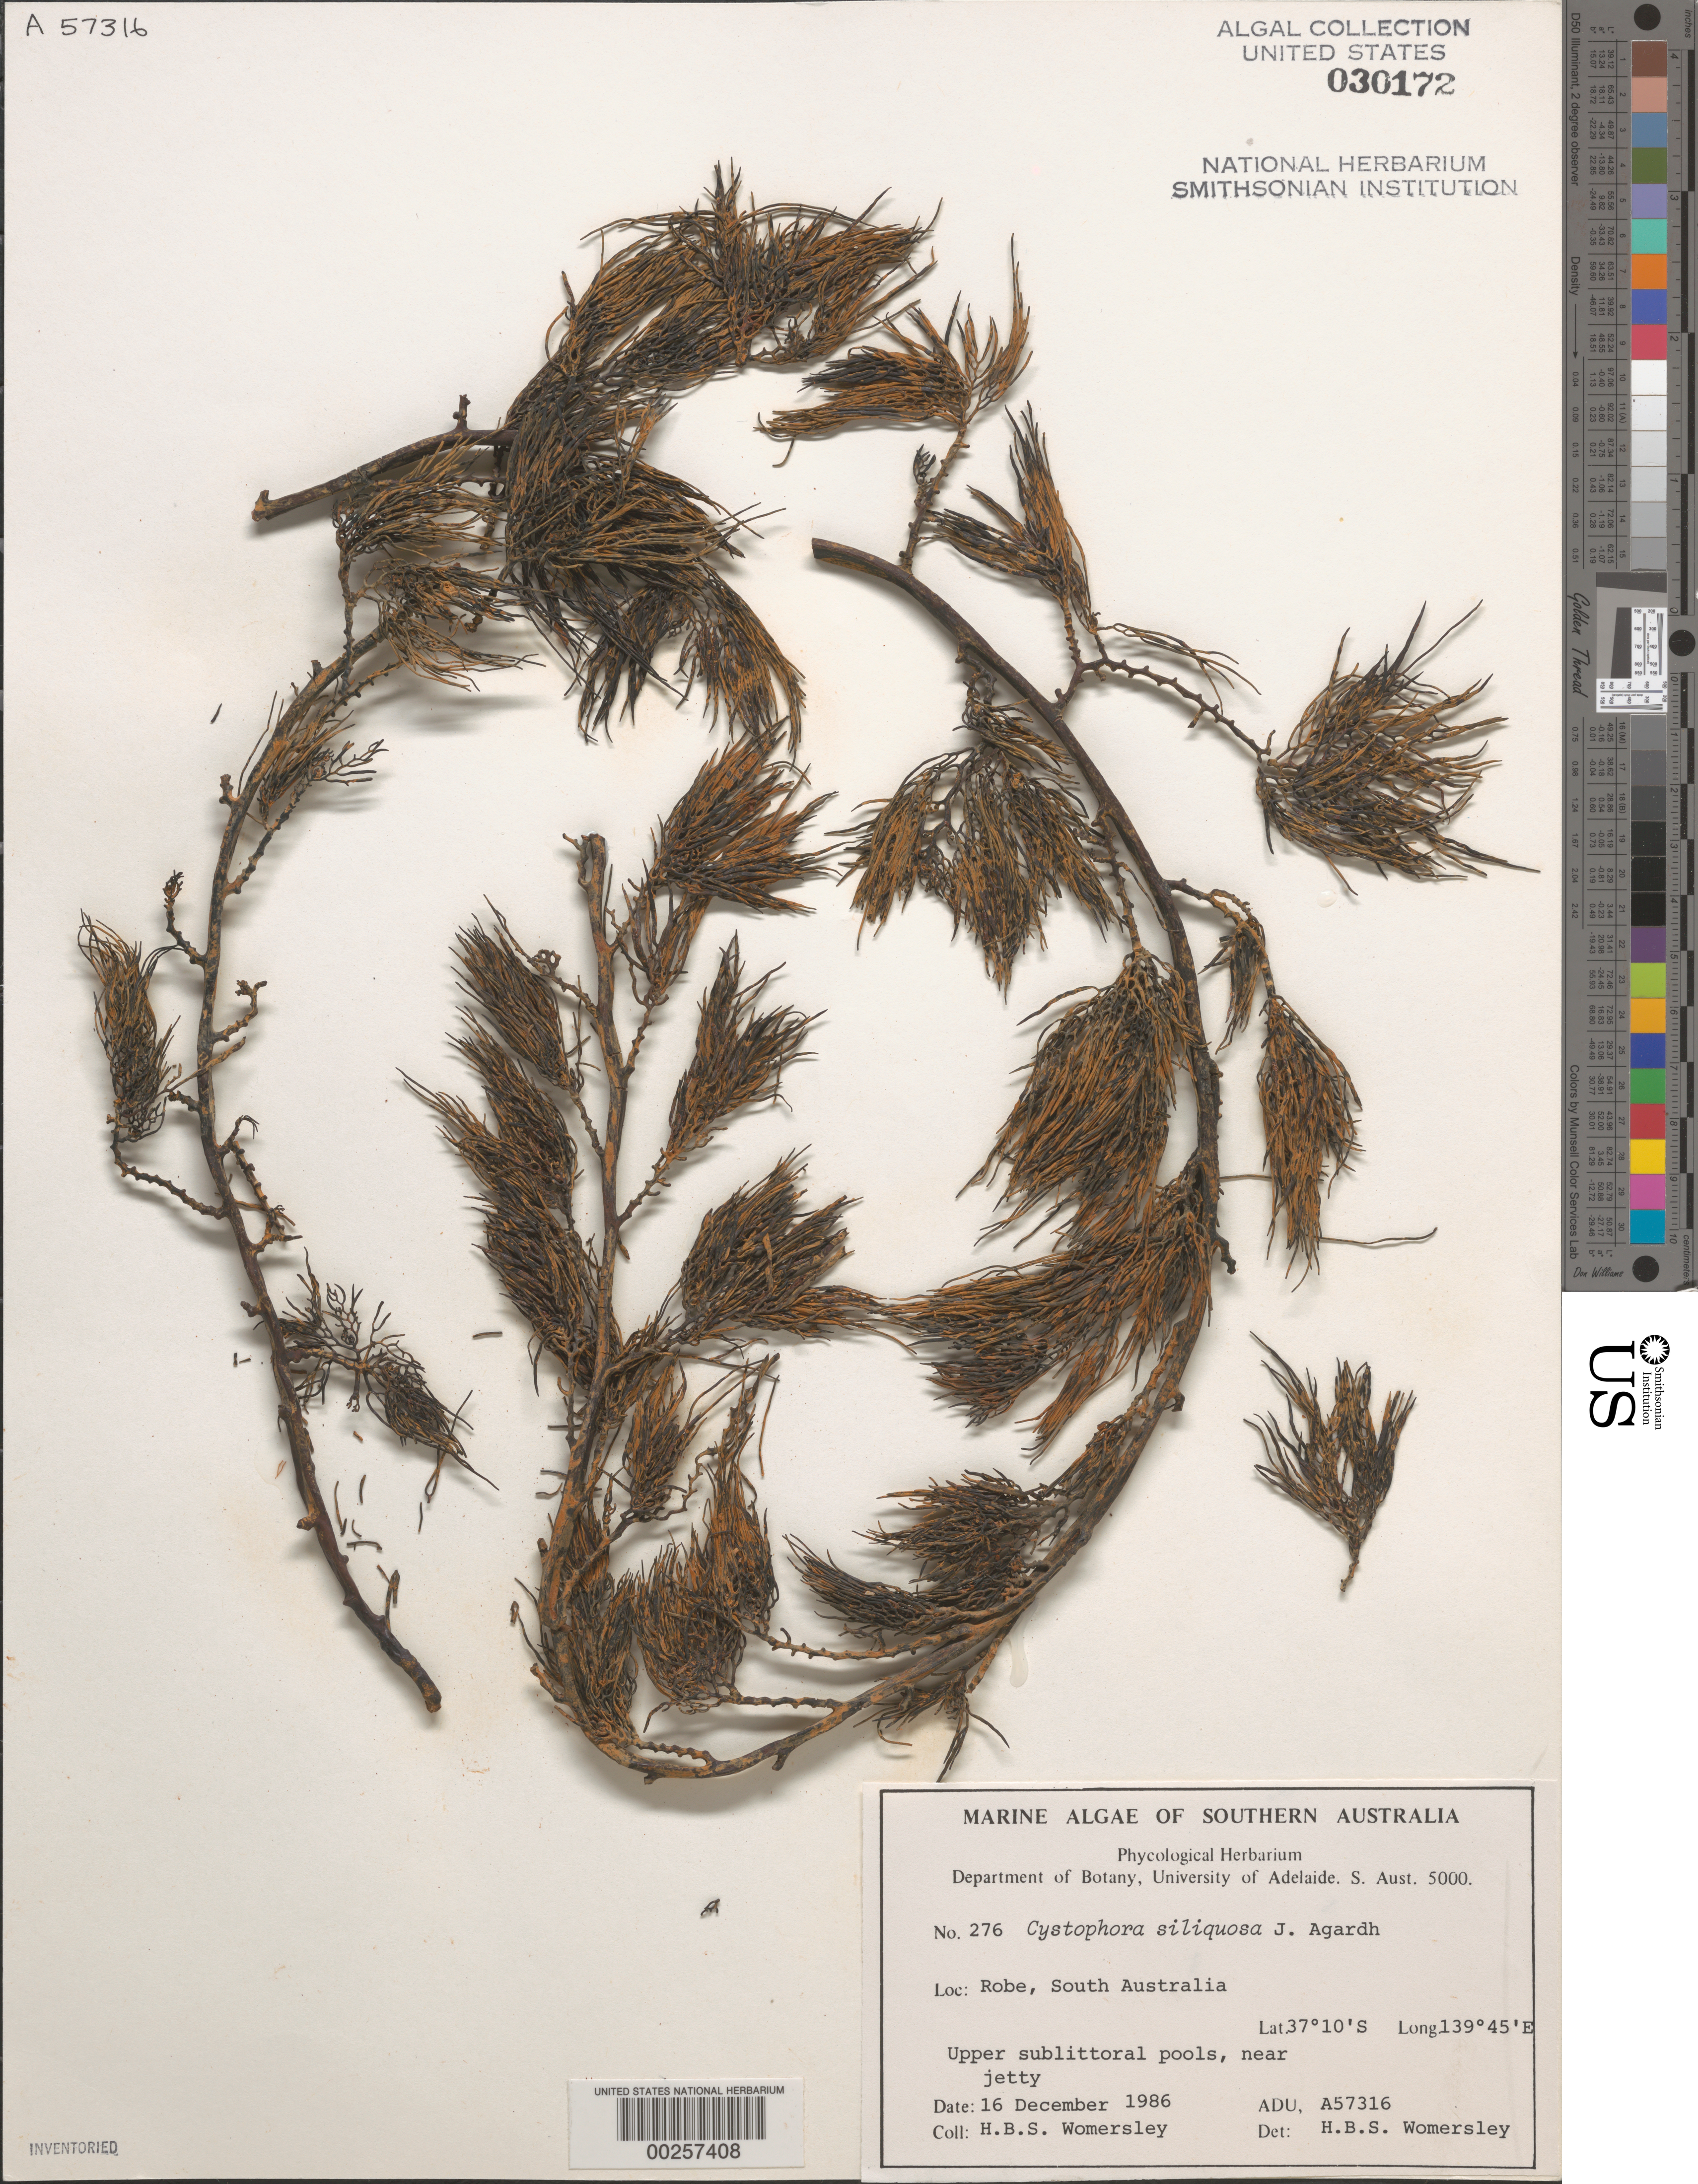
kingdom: Chromista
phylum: Ochrophyta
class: Phaeophyceae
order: Fucales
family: Sargassaceae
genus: Cystophora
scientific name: Cystophora siliquosa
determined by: Womersley, H. B. S.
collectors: H. B. S. Womersley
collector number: ADU A57316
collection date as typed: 16 Dec 1986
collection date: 1986-12-16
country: Australia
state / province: South Australia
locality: Robe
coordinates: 37 10' S, 139 45' E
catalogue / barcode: US 30172